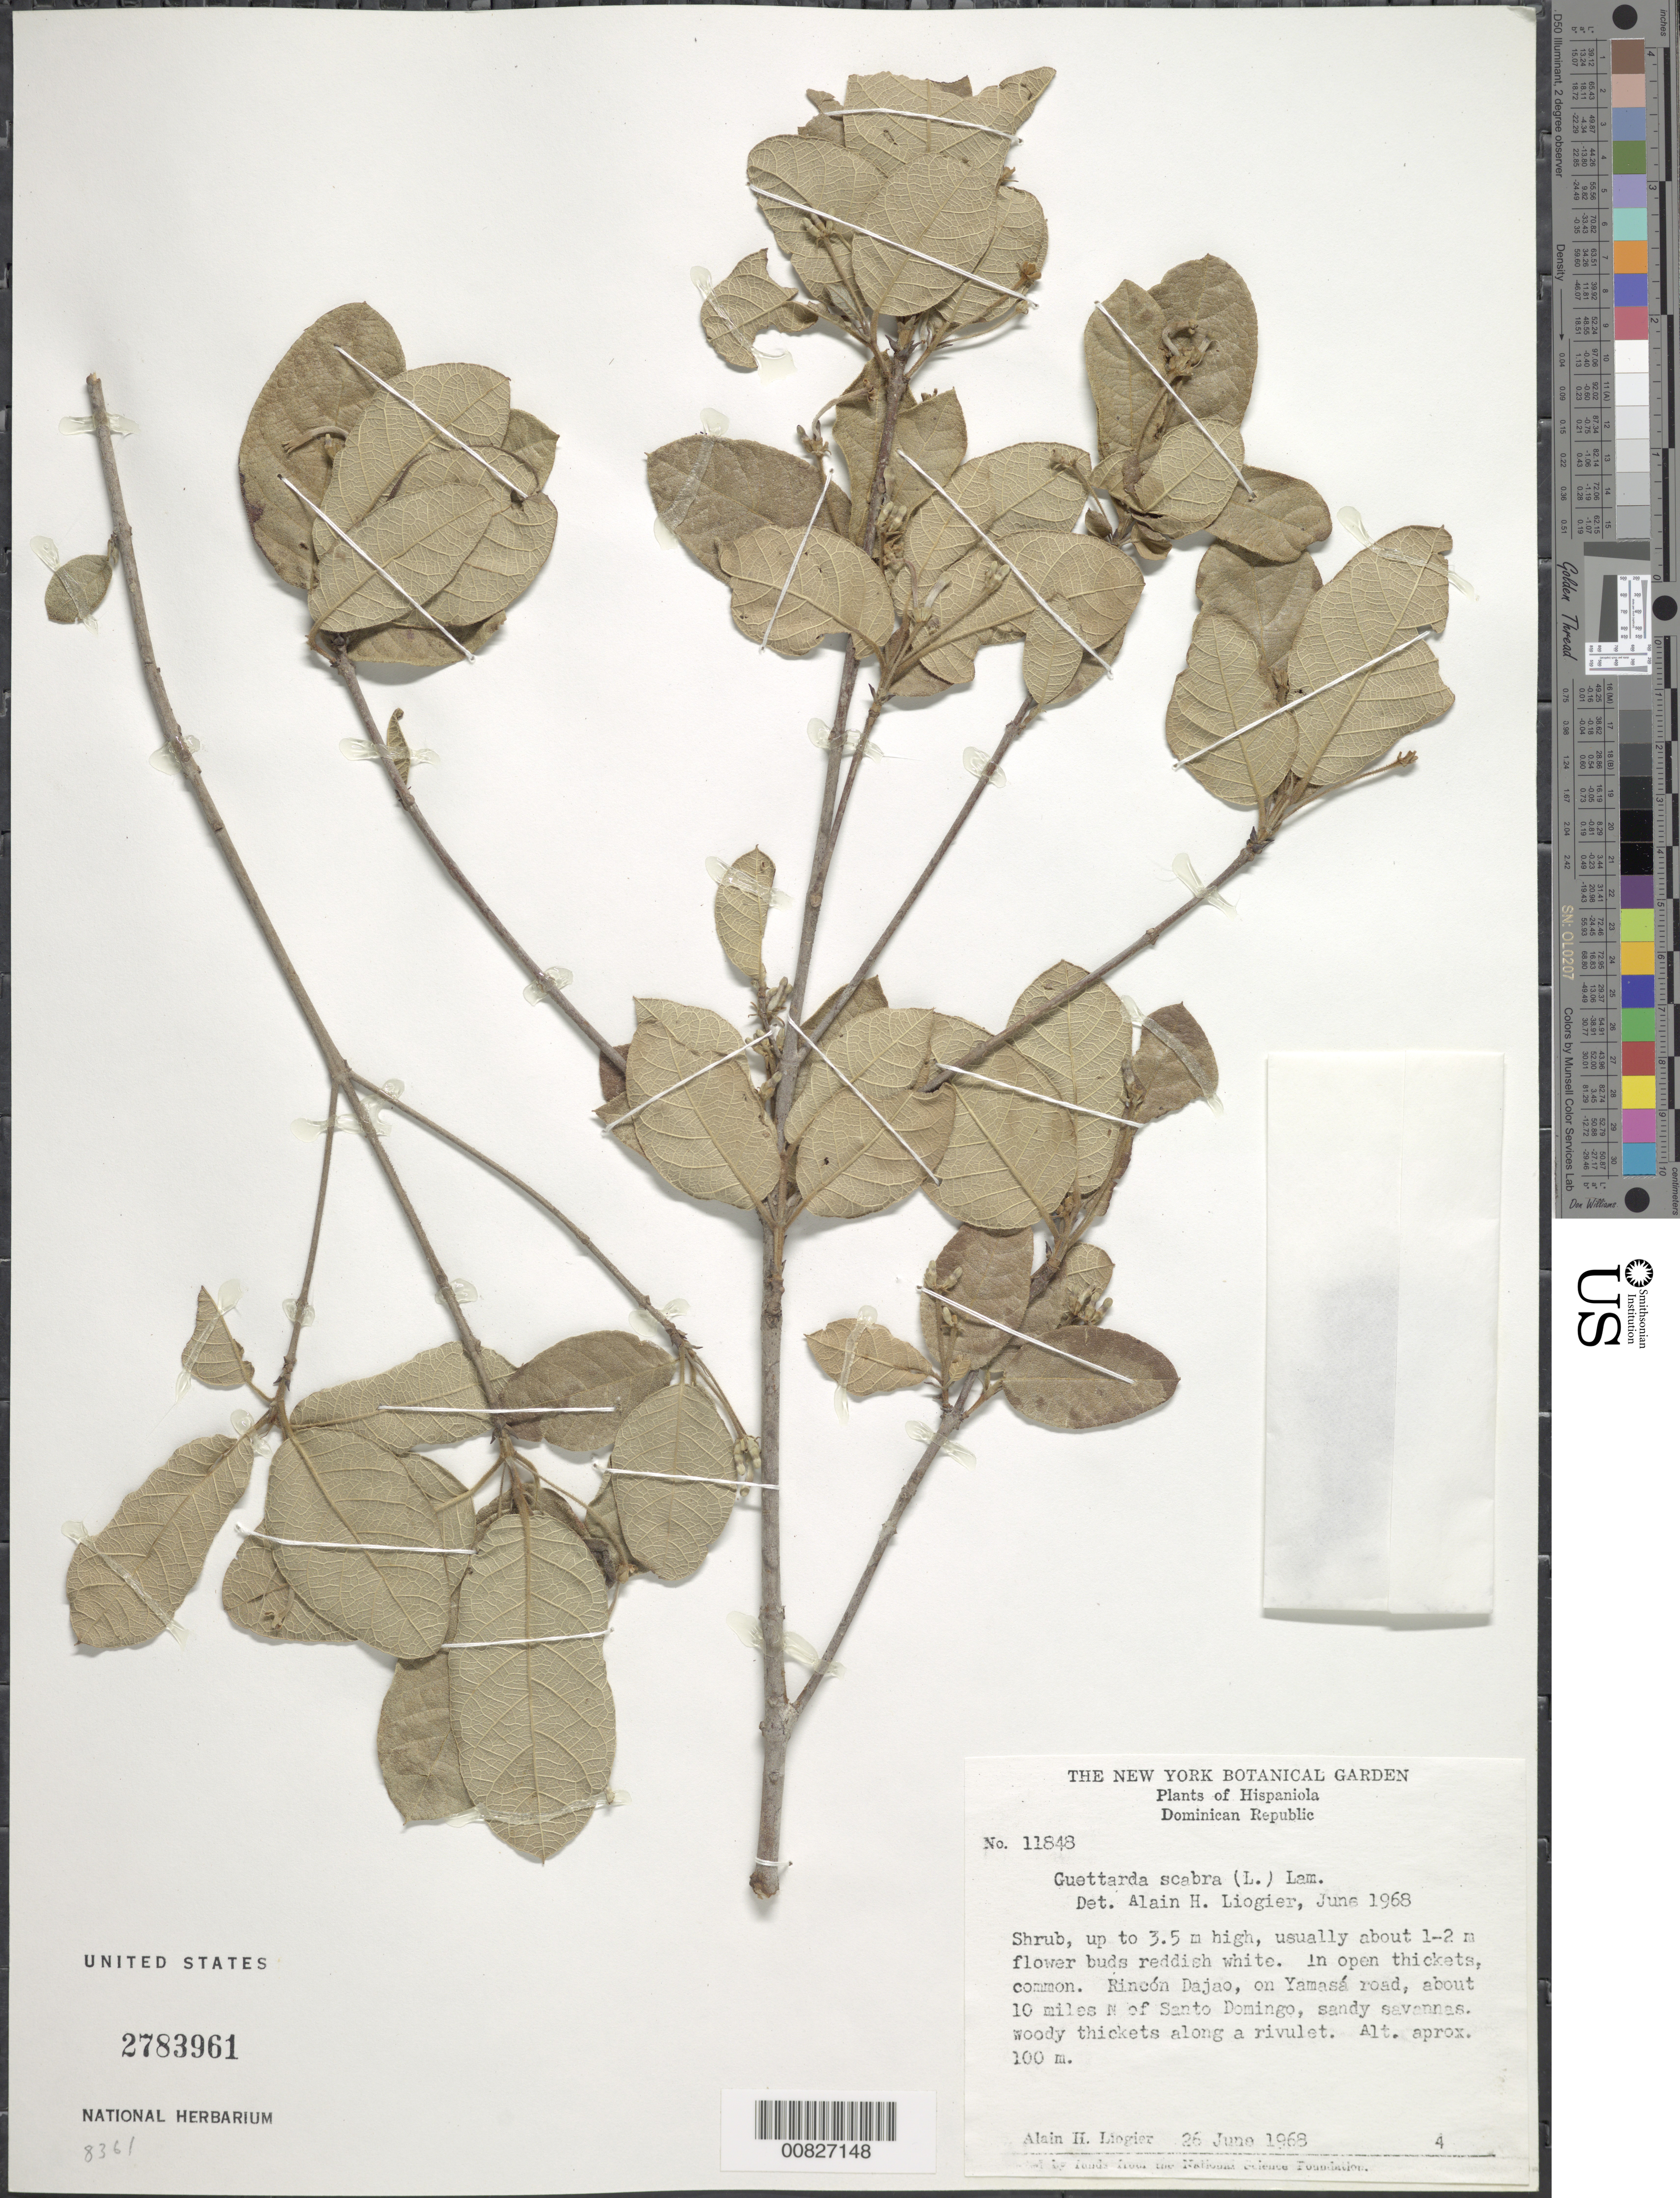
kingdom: Plantae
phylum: Tracheophyta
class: Magnoliopsida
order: Gentianales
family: Rubiaceae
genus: Guettarda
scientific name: Guettarda scabra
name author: (L.) Vent.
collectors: A. H. Liogier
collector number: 11848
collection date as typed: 26 Jun 1968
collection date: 1968-06-26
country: Dominican Republic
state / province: Distrito Nacional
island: Hispaniola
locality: Rincón Dajao, on Yamasá road, about 10 miles N of Santo Domingo City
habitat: In open woody thickets along a rivulet in sandy savannas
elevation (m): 100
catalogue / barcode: US 2783961